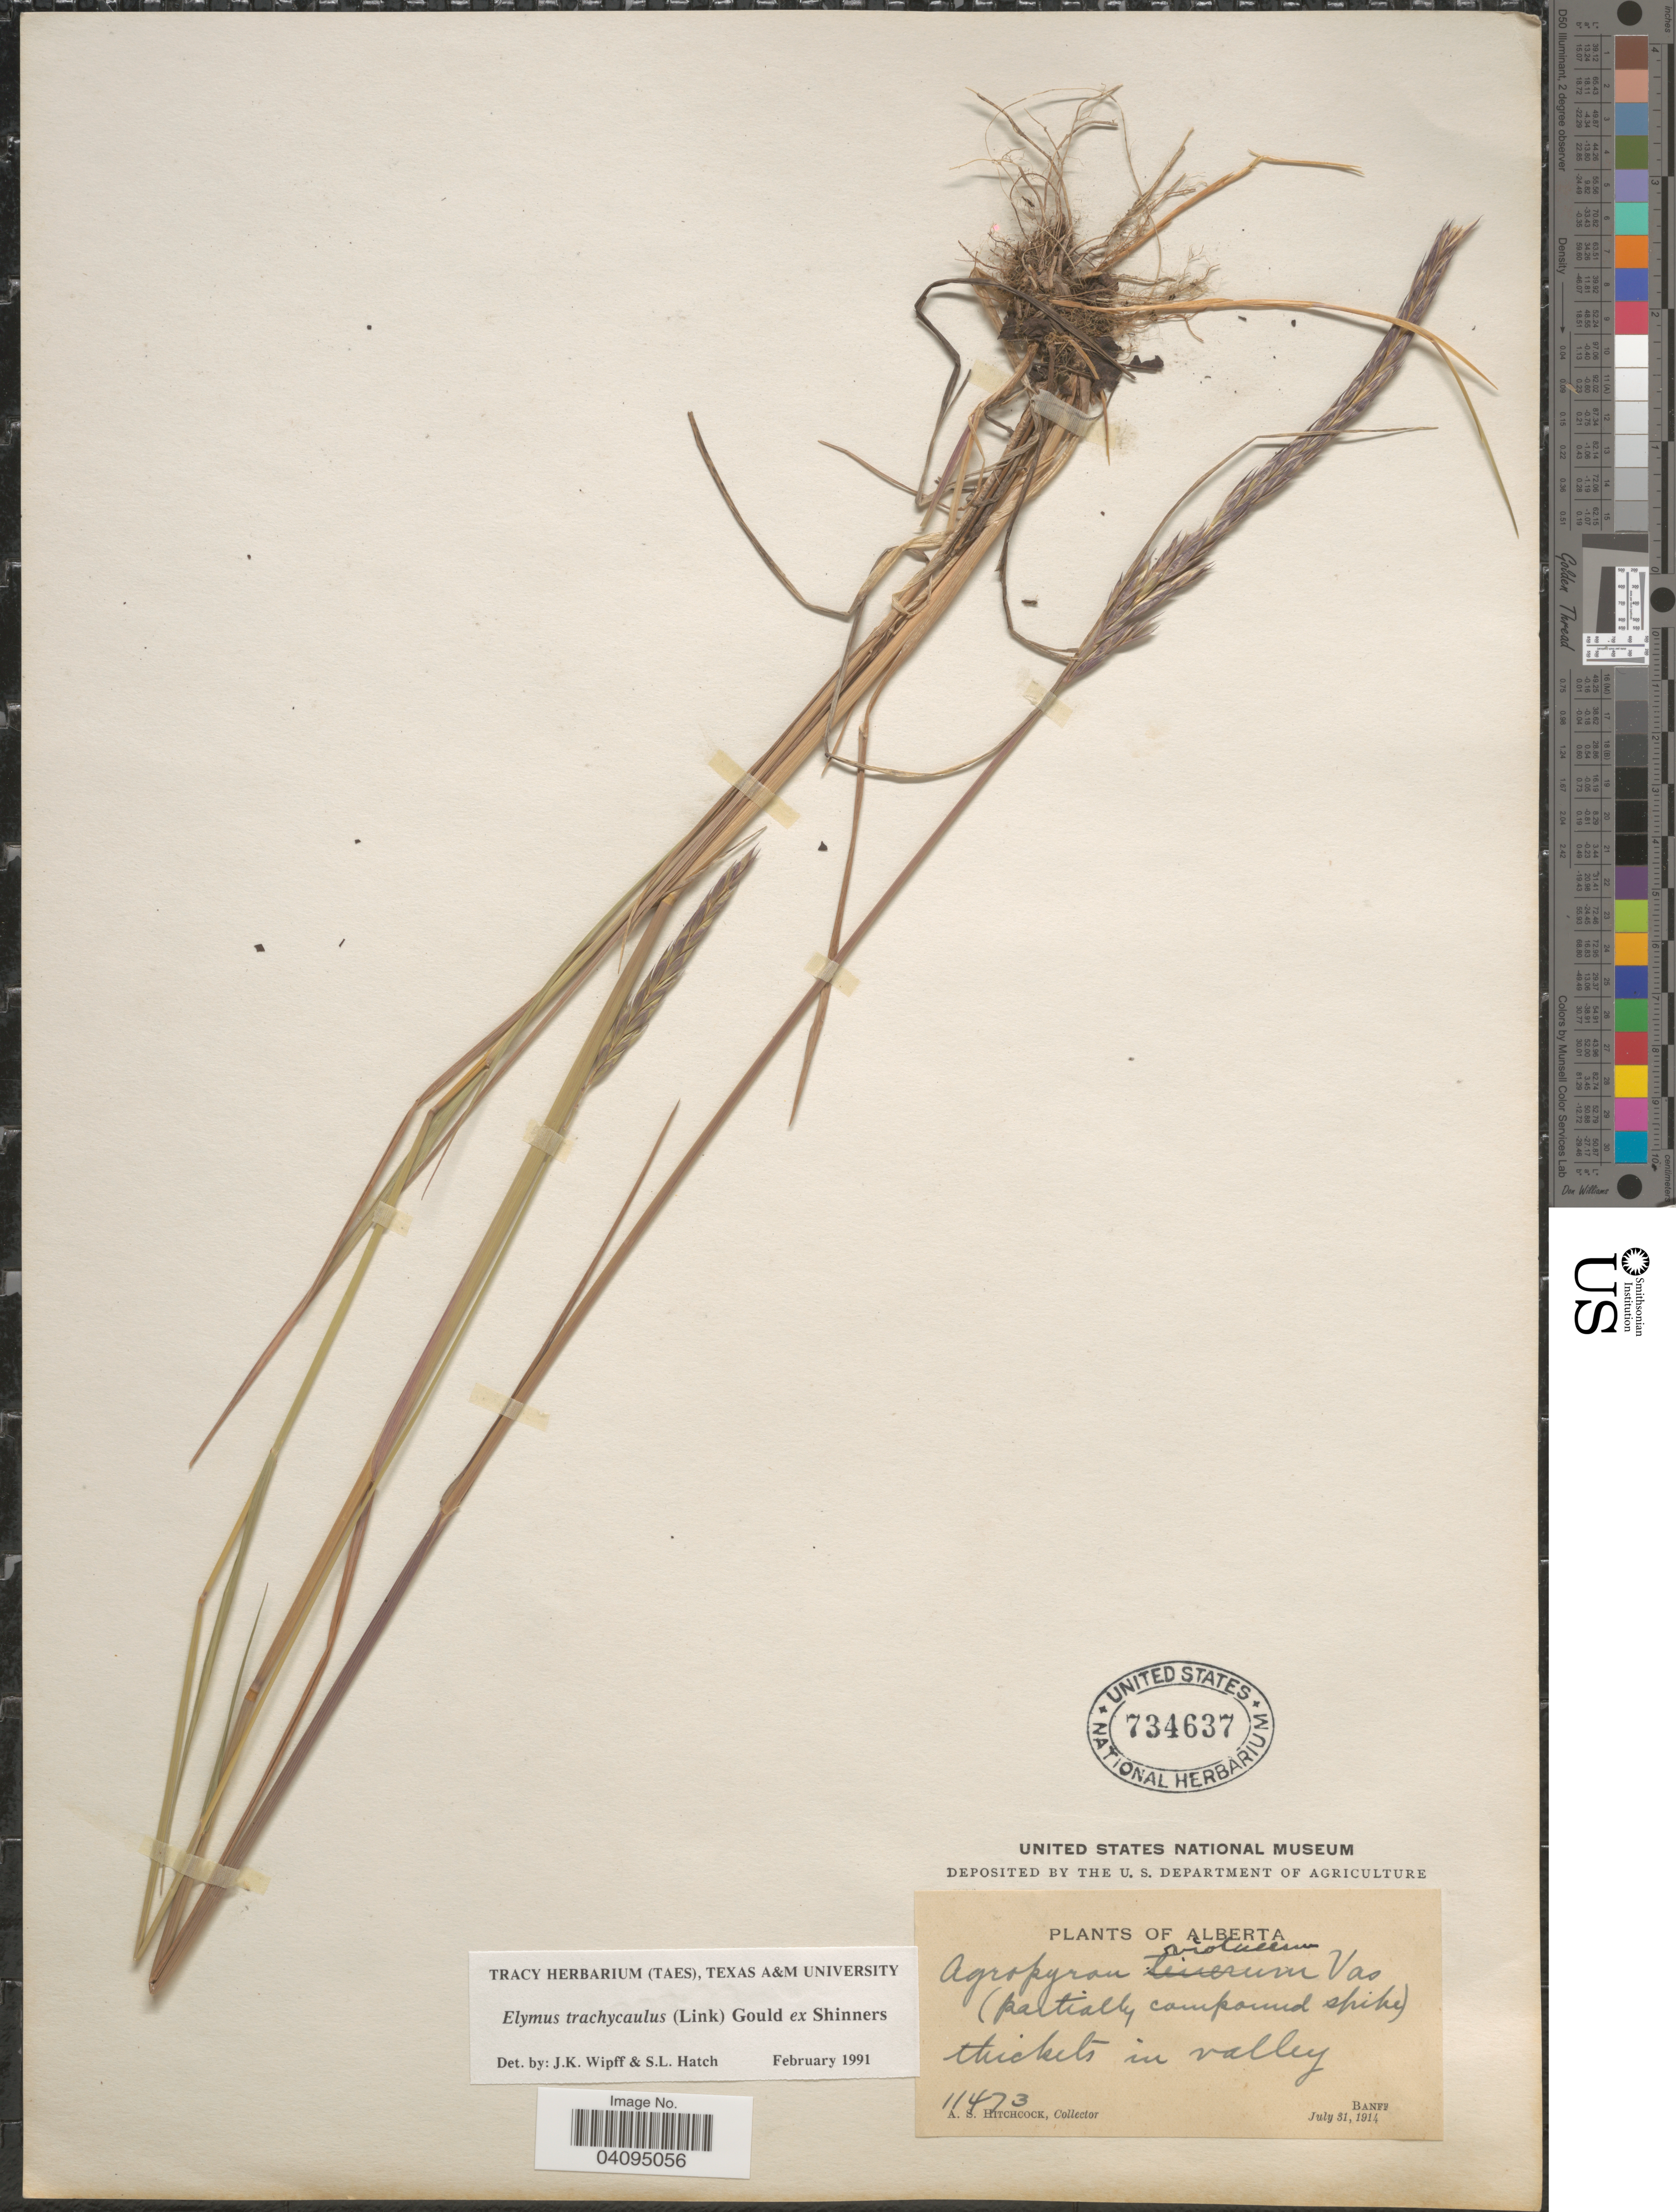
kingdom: Plantae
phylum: Tracheophyta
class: Liliopsida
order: Poales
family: Poaceae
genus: Elymus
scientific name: Elymus trachycaulus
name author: (Link) Gould ex Shinners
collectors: A. S. Hitchcock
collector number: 11473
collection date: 1914-07-31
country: Canada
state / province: Alberta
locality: Thickets in valley. Banff.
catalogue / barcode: US 734637